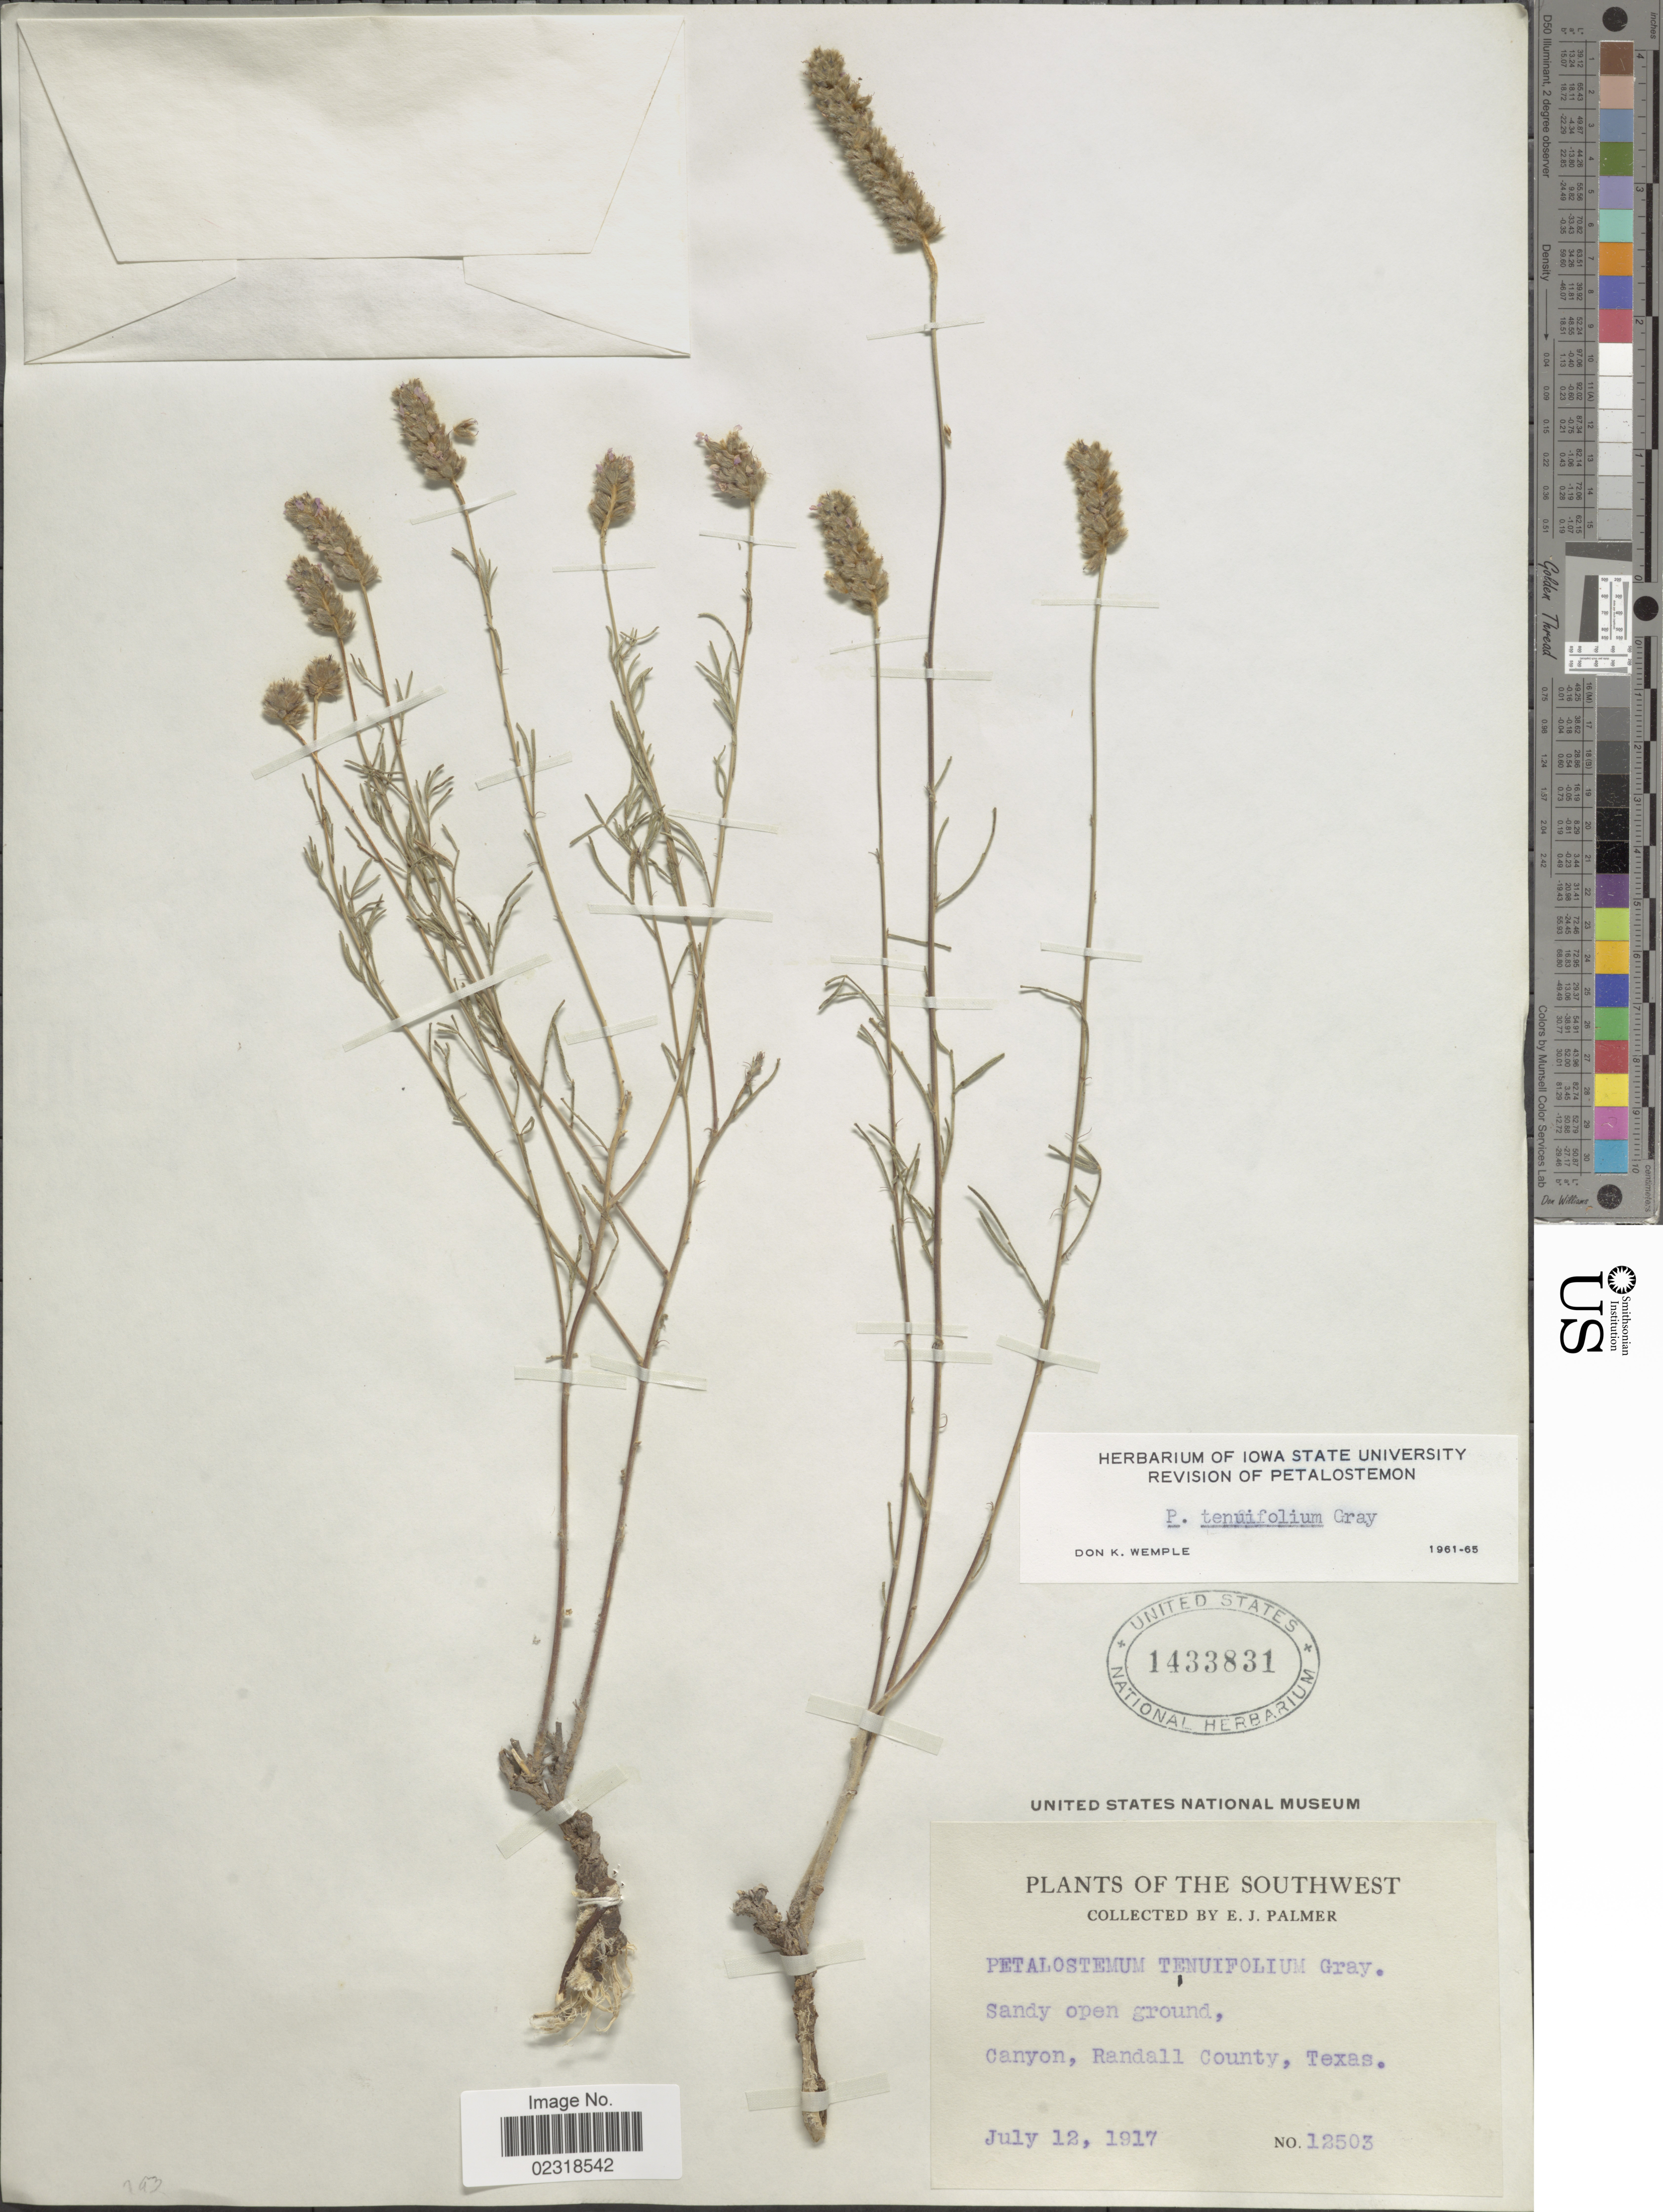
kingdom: Plantae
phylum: Tracheophyta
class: Magnoliopsida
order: Fabales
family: Fabaceae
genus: Dalea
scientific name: Dalea tenuifolia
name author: (A. Gray) Shinners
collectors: E. J. Palmer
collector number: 12503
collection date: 1917-07-12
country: United States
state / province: Texas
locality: The Southwest, Canyon, Randall County, Texas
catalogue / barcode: US 1433831